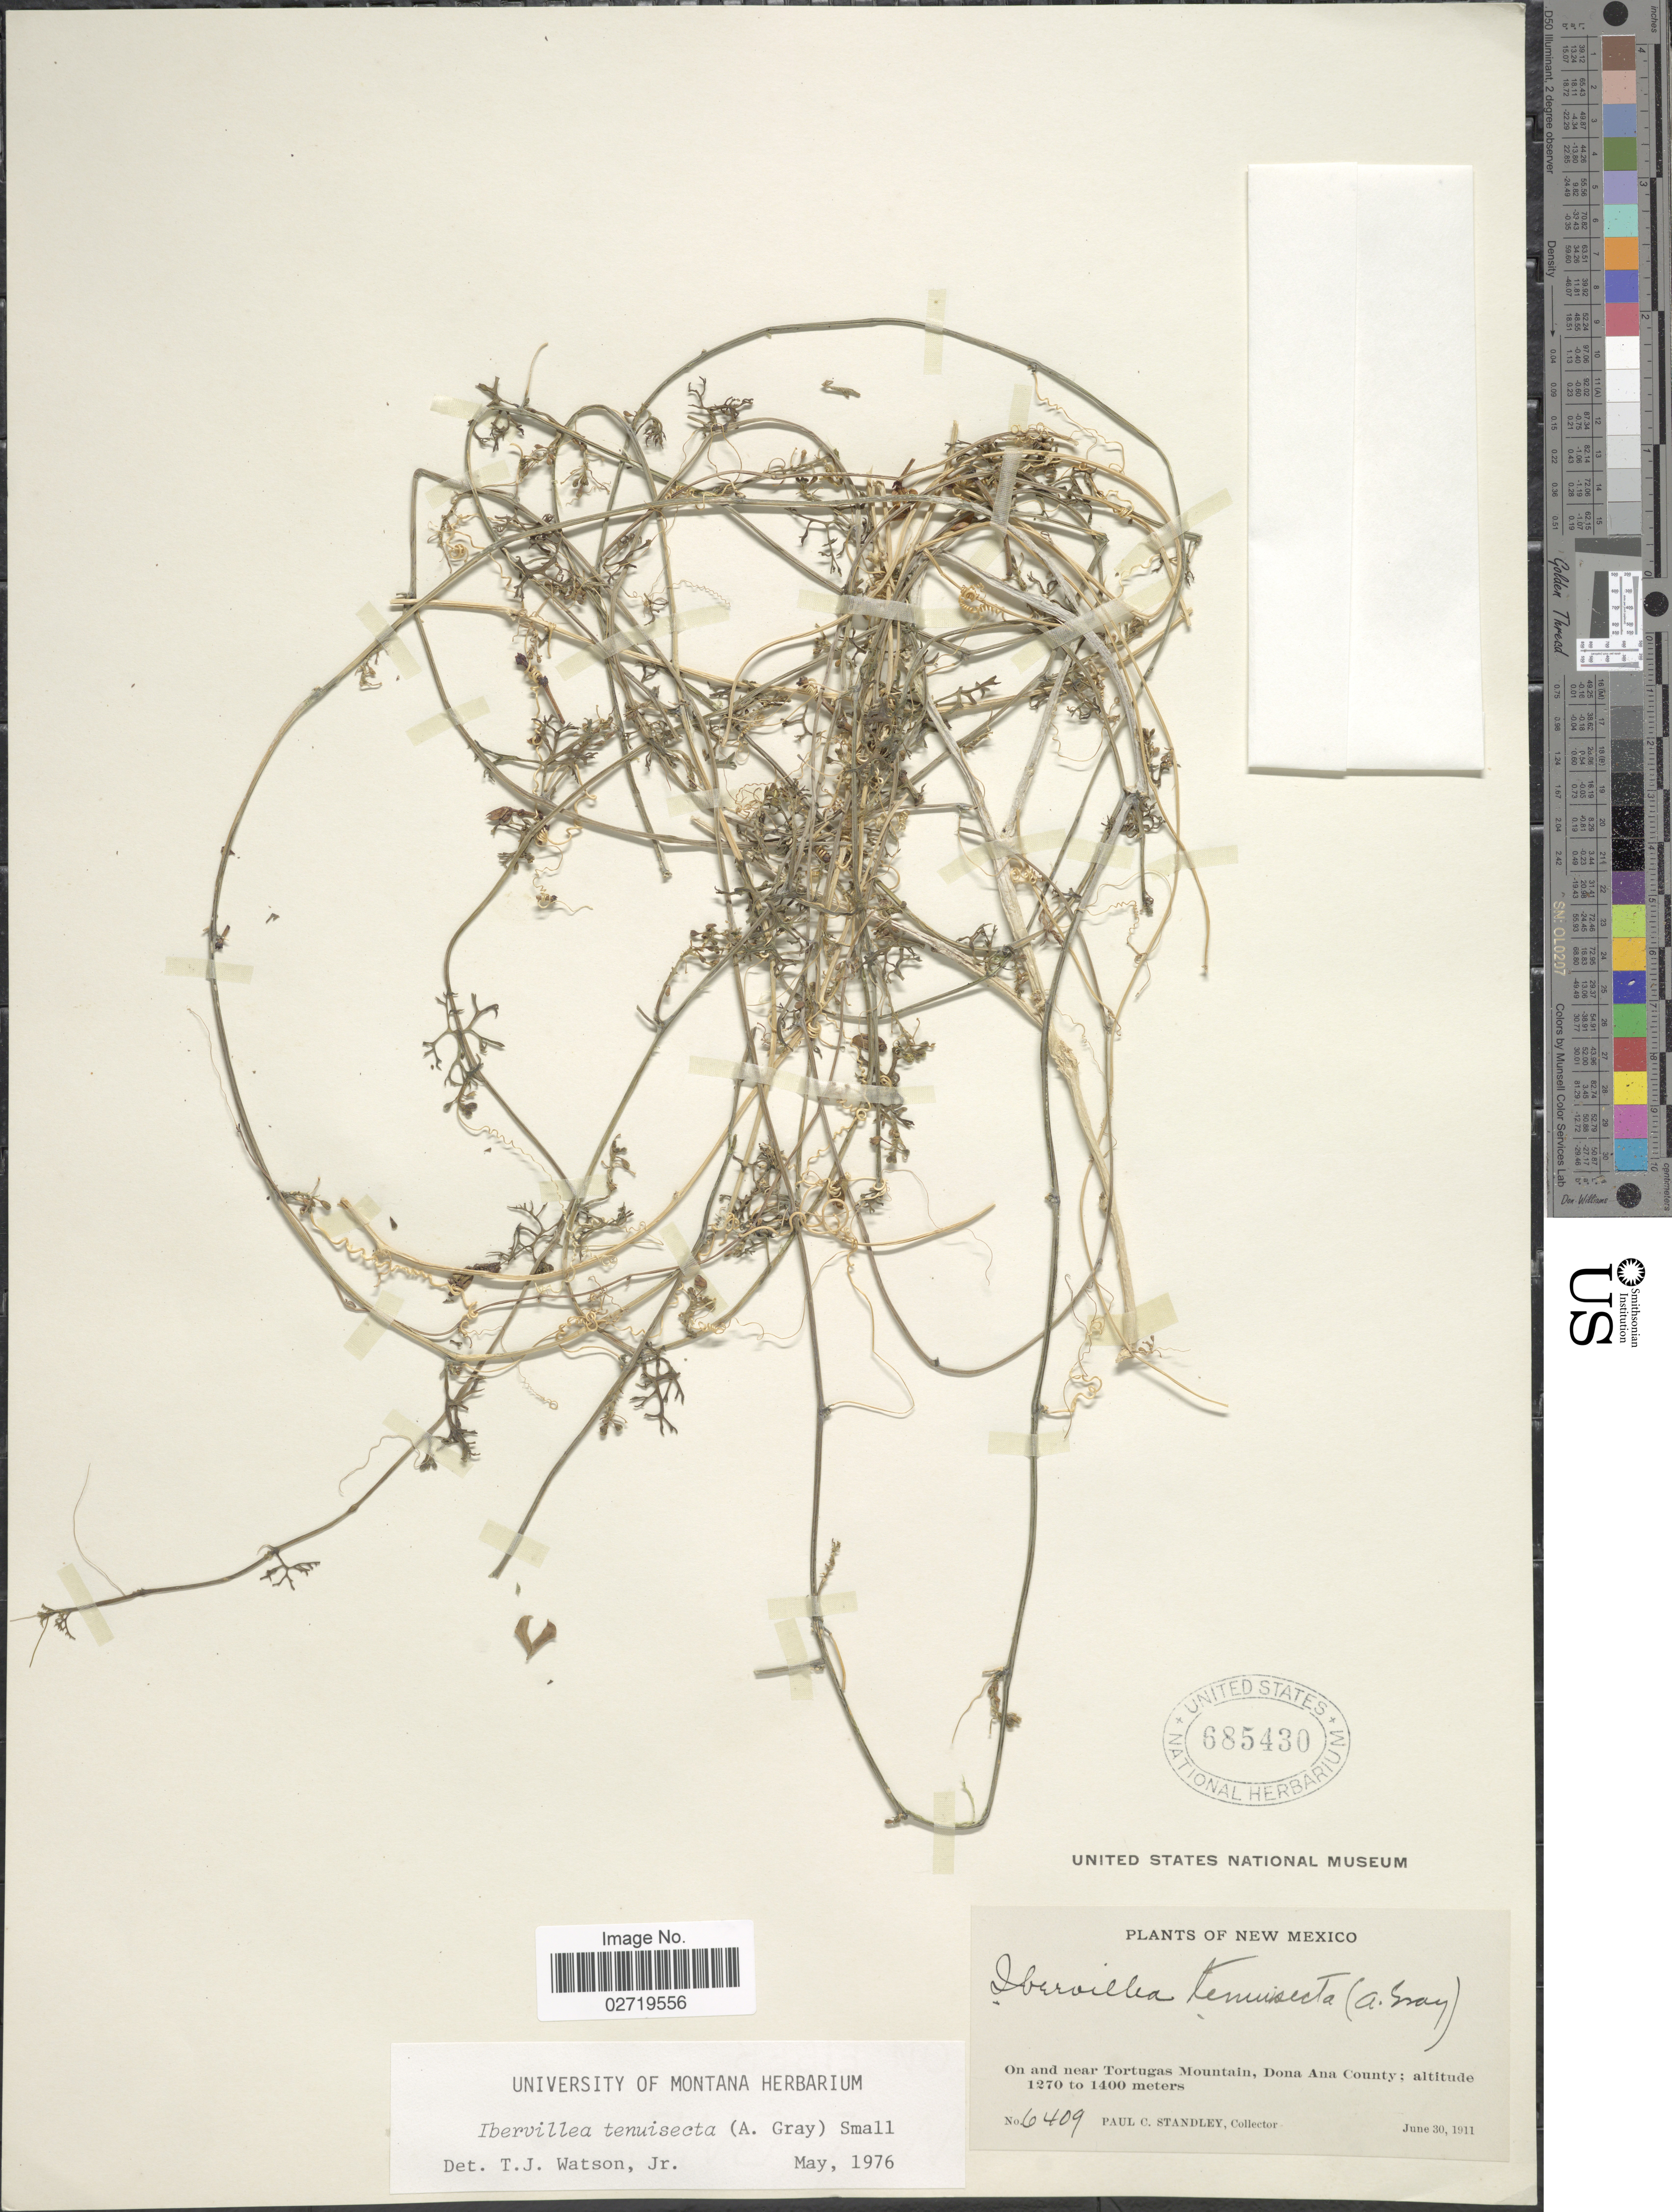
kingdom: Plantae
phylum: Tracheophyta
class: Magnoliopsida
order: Cucurbitales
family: Cucurbitaceae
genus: Ibervillea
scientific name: Ibervillea lindheimeri var. tenuisecta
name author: (A. Gray) M.C. Johnst.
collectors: P. C. Standley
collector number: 6409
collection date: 1911-06-30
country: United States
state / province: New Mexico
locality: On and near Tortugas Mountain, Dona Ana County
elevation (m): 1270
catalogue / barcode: US 685430